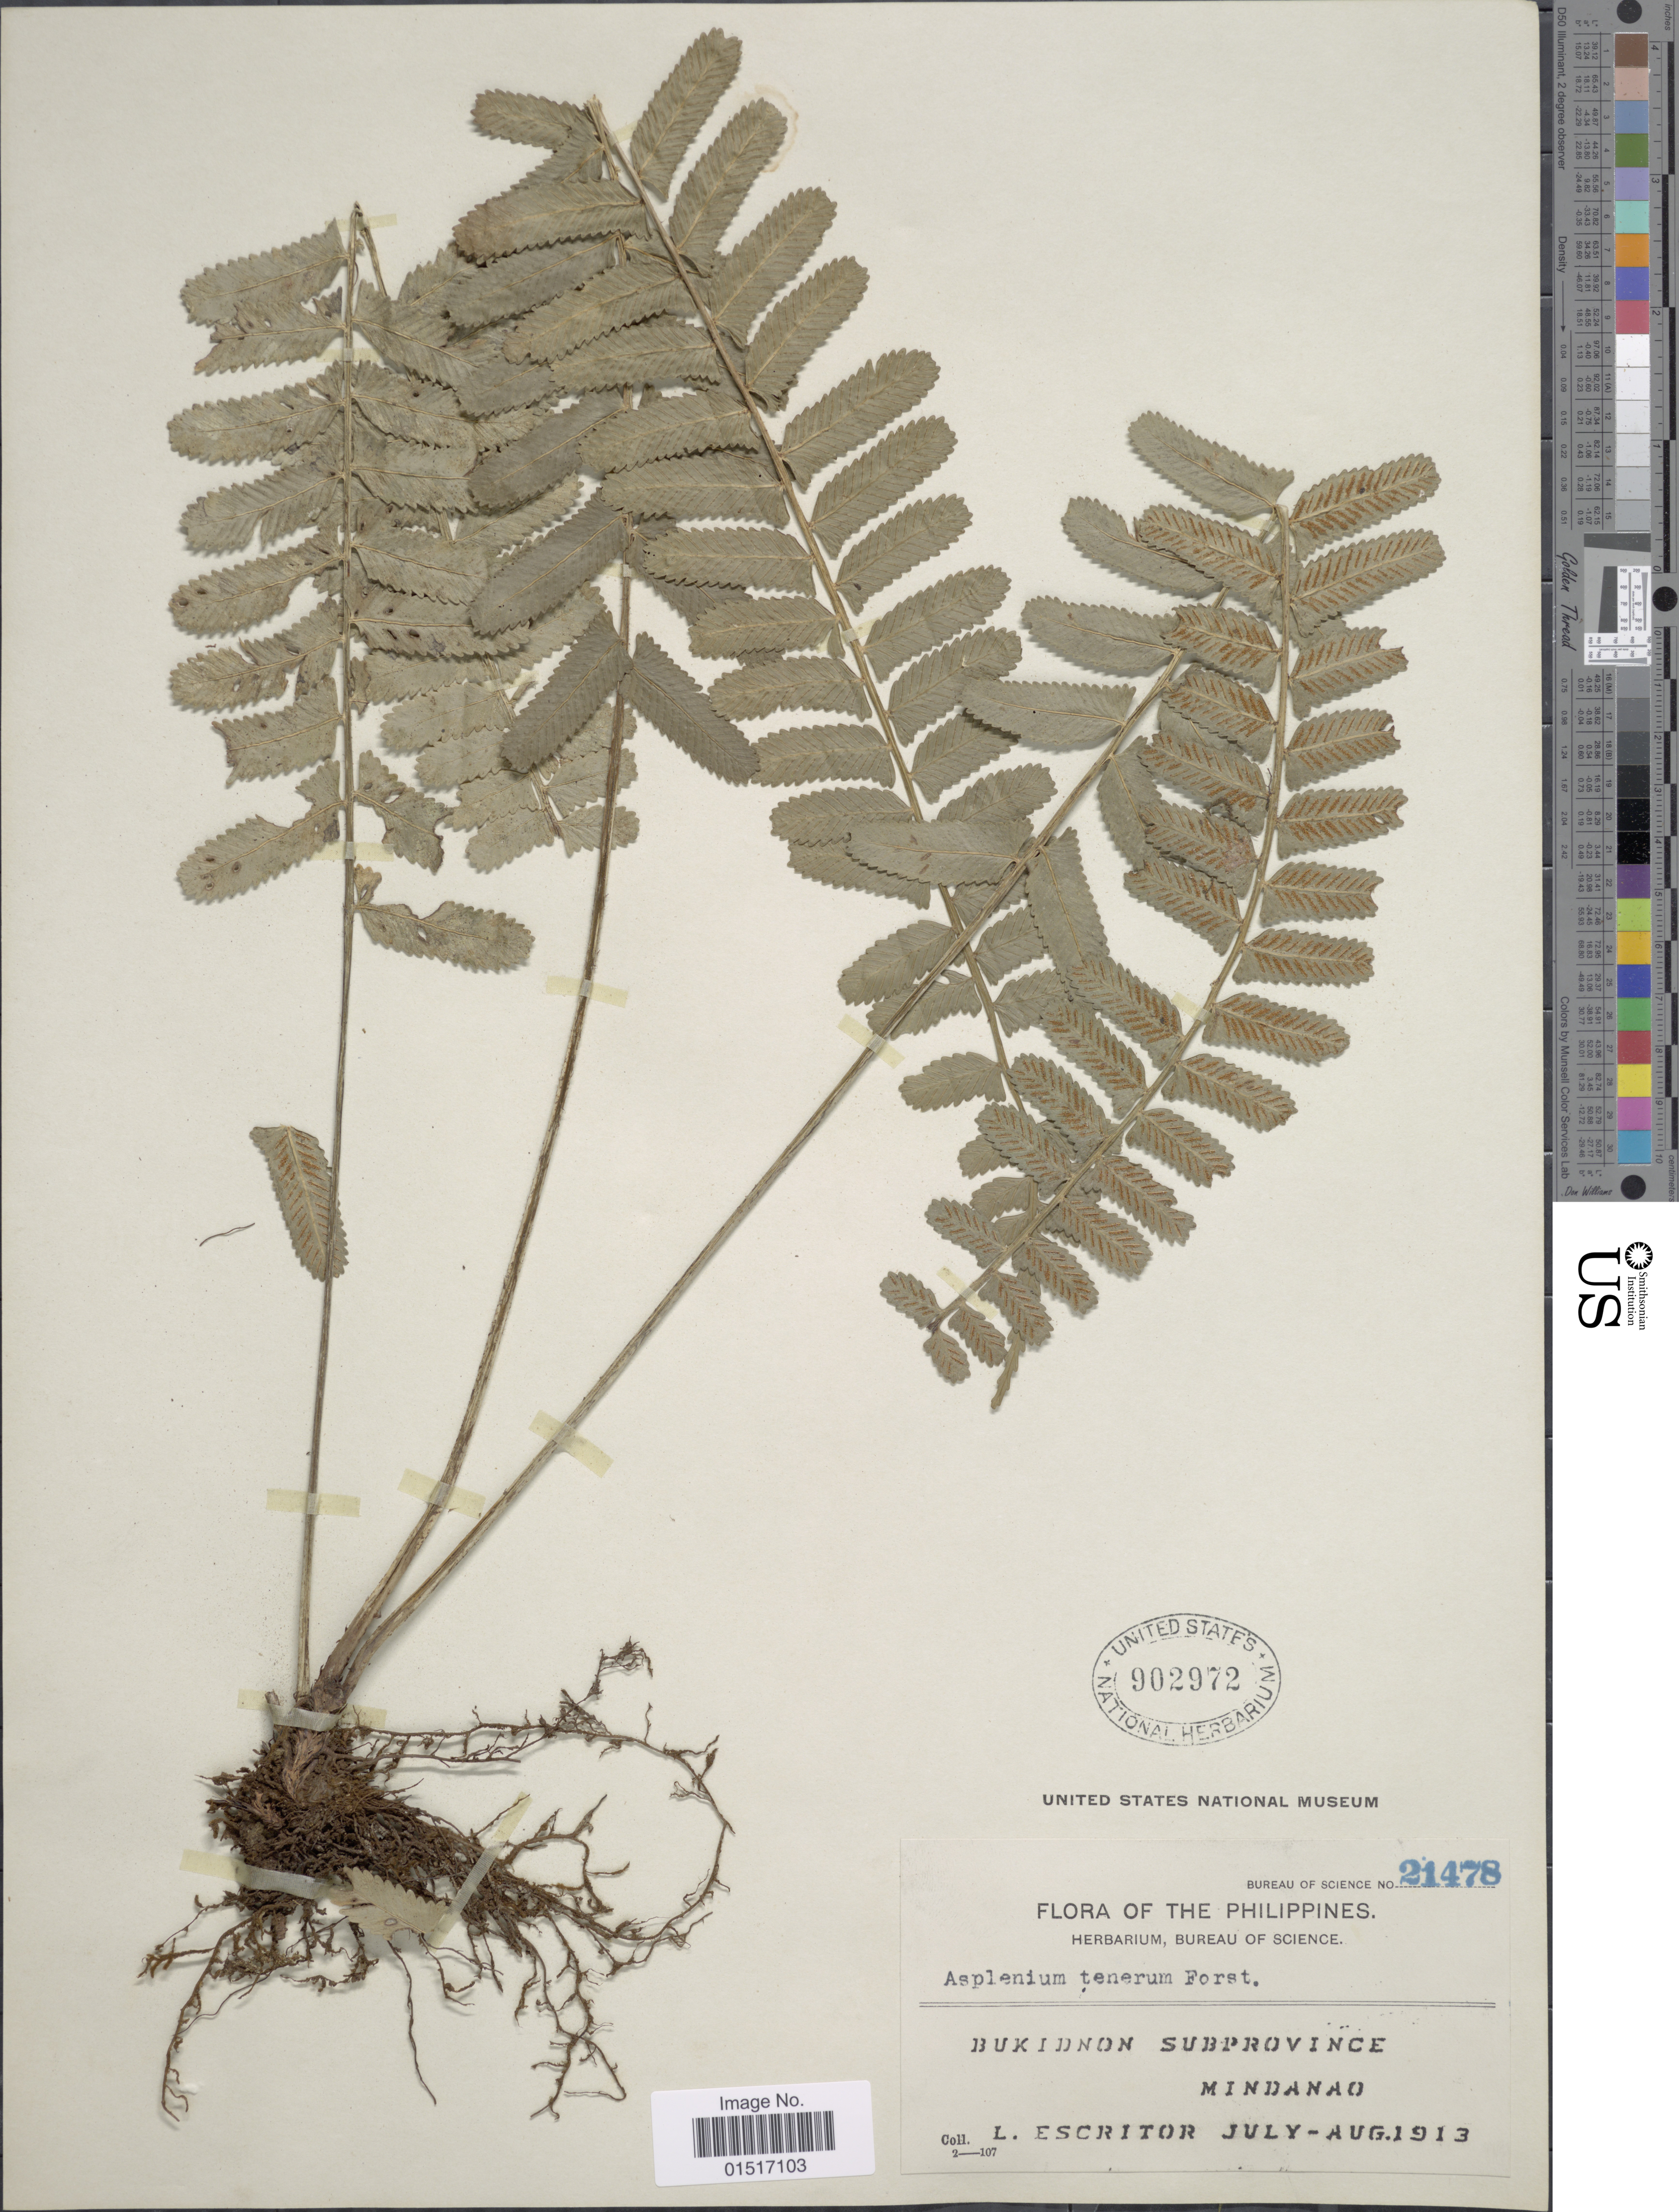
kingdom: Plantae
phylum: Tracheophyta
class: Polypodiopsida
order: Polypodiales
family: Aspleniaceae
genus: Asplenium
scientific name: Asplenium tenerum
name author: G. Forst.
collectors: L. Escritor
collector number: Bureau of Science 21478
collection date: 1913-07/1913-08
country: Philippines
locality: Bukidnon Subprovince. Mindanao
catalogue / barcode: US 902972